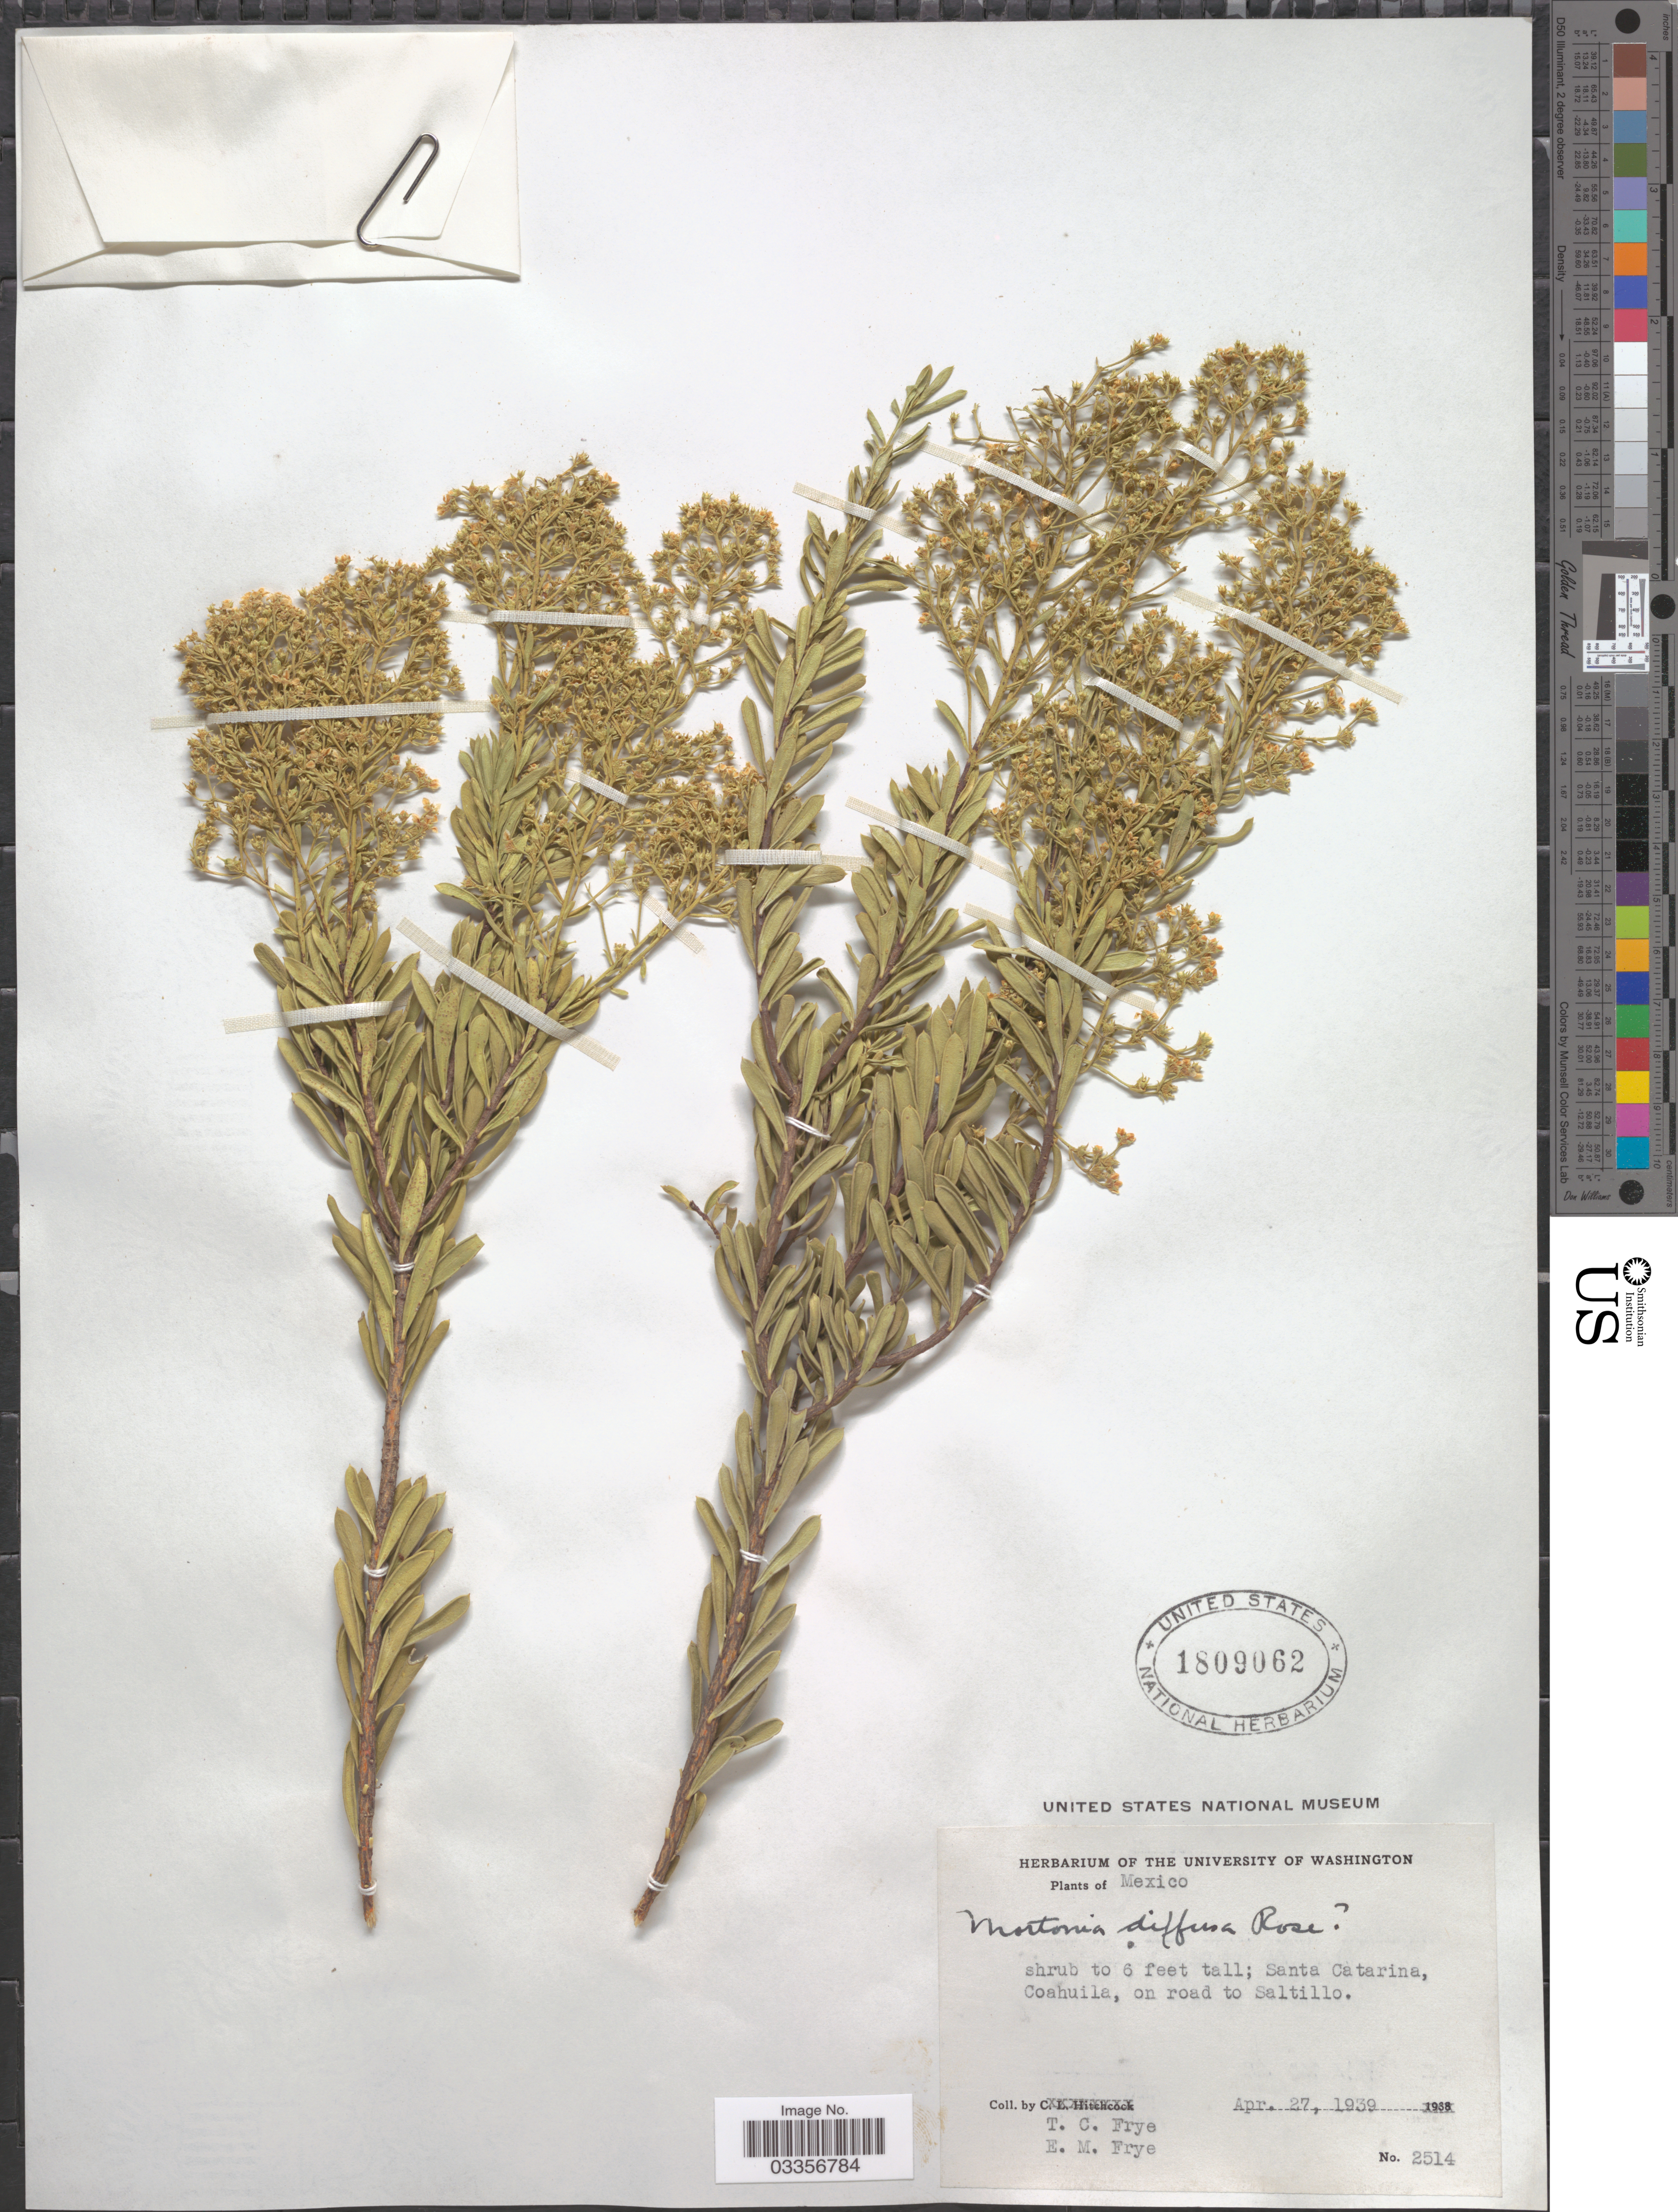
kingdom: Plantae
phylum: Tracheophyta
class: Magnoliopsida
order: Celastrales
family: Celastraceae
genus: Mortonia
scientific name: Mortonia diffusa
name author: Rose & Standl.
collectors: T. C. Frye & E. Frye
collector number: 2514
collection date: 1939-04-27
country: Mexico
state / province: Coahuila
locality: Santa Catarina, on road to Saltillo.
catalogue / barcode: US 1809062